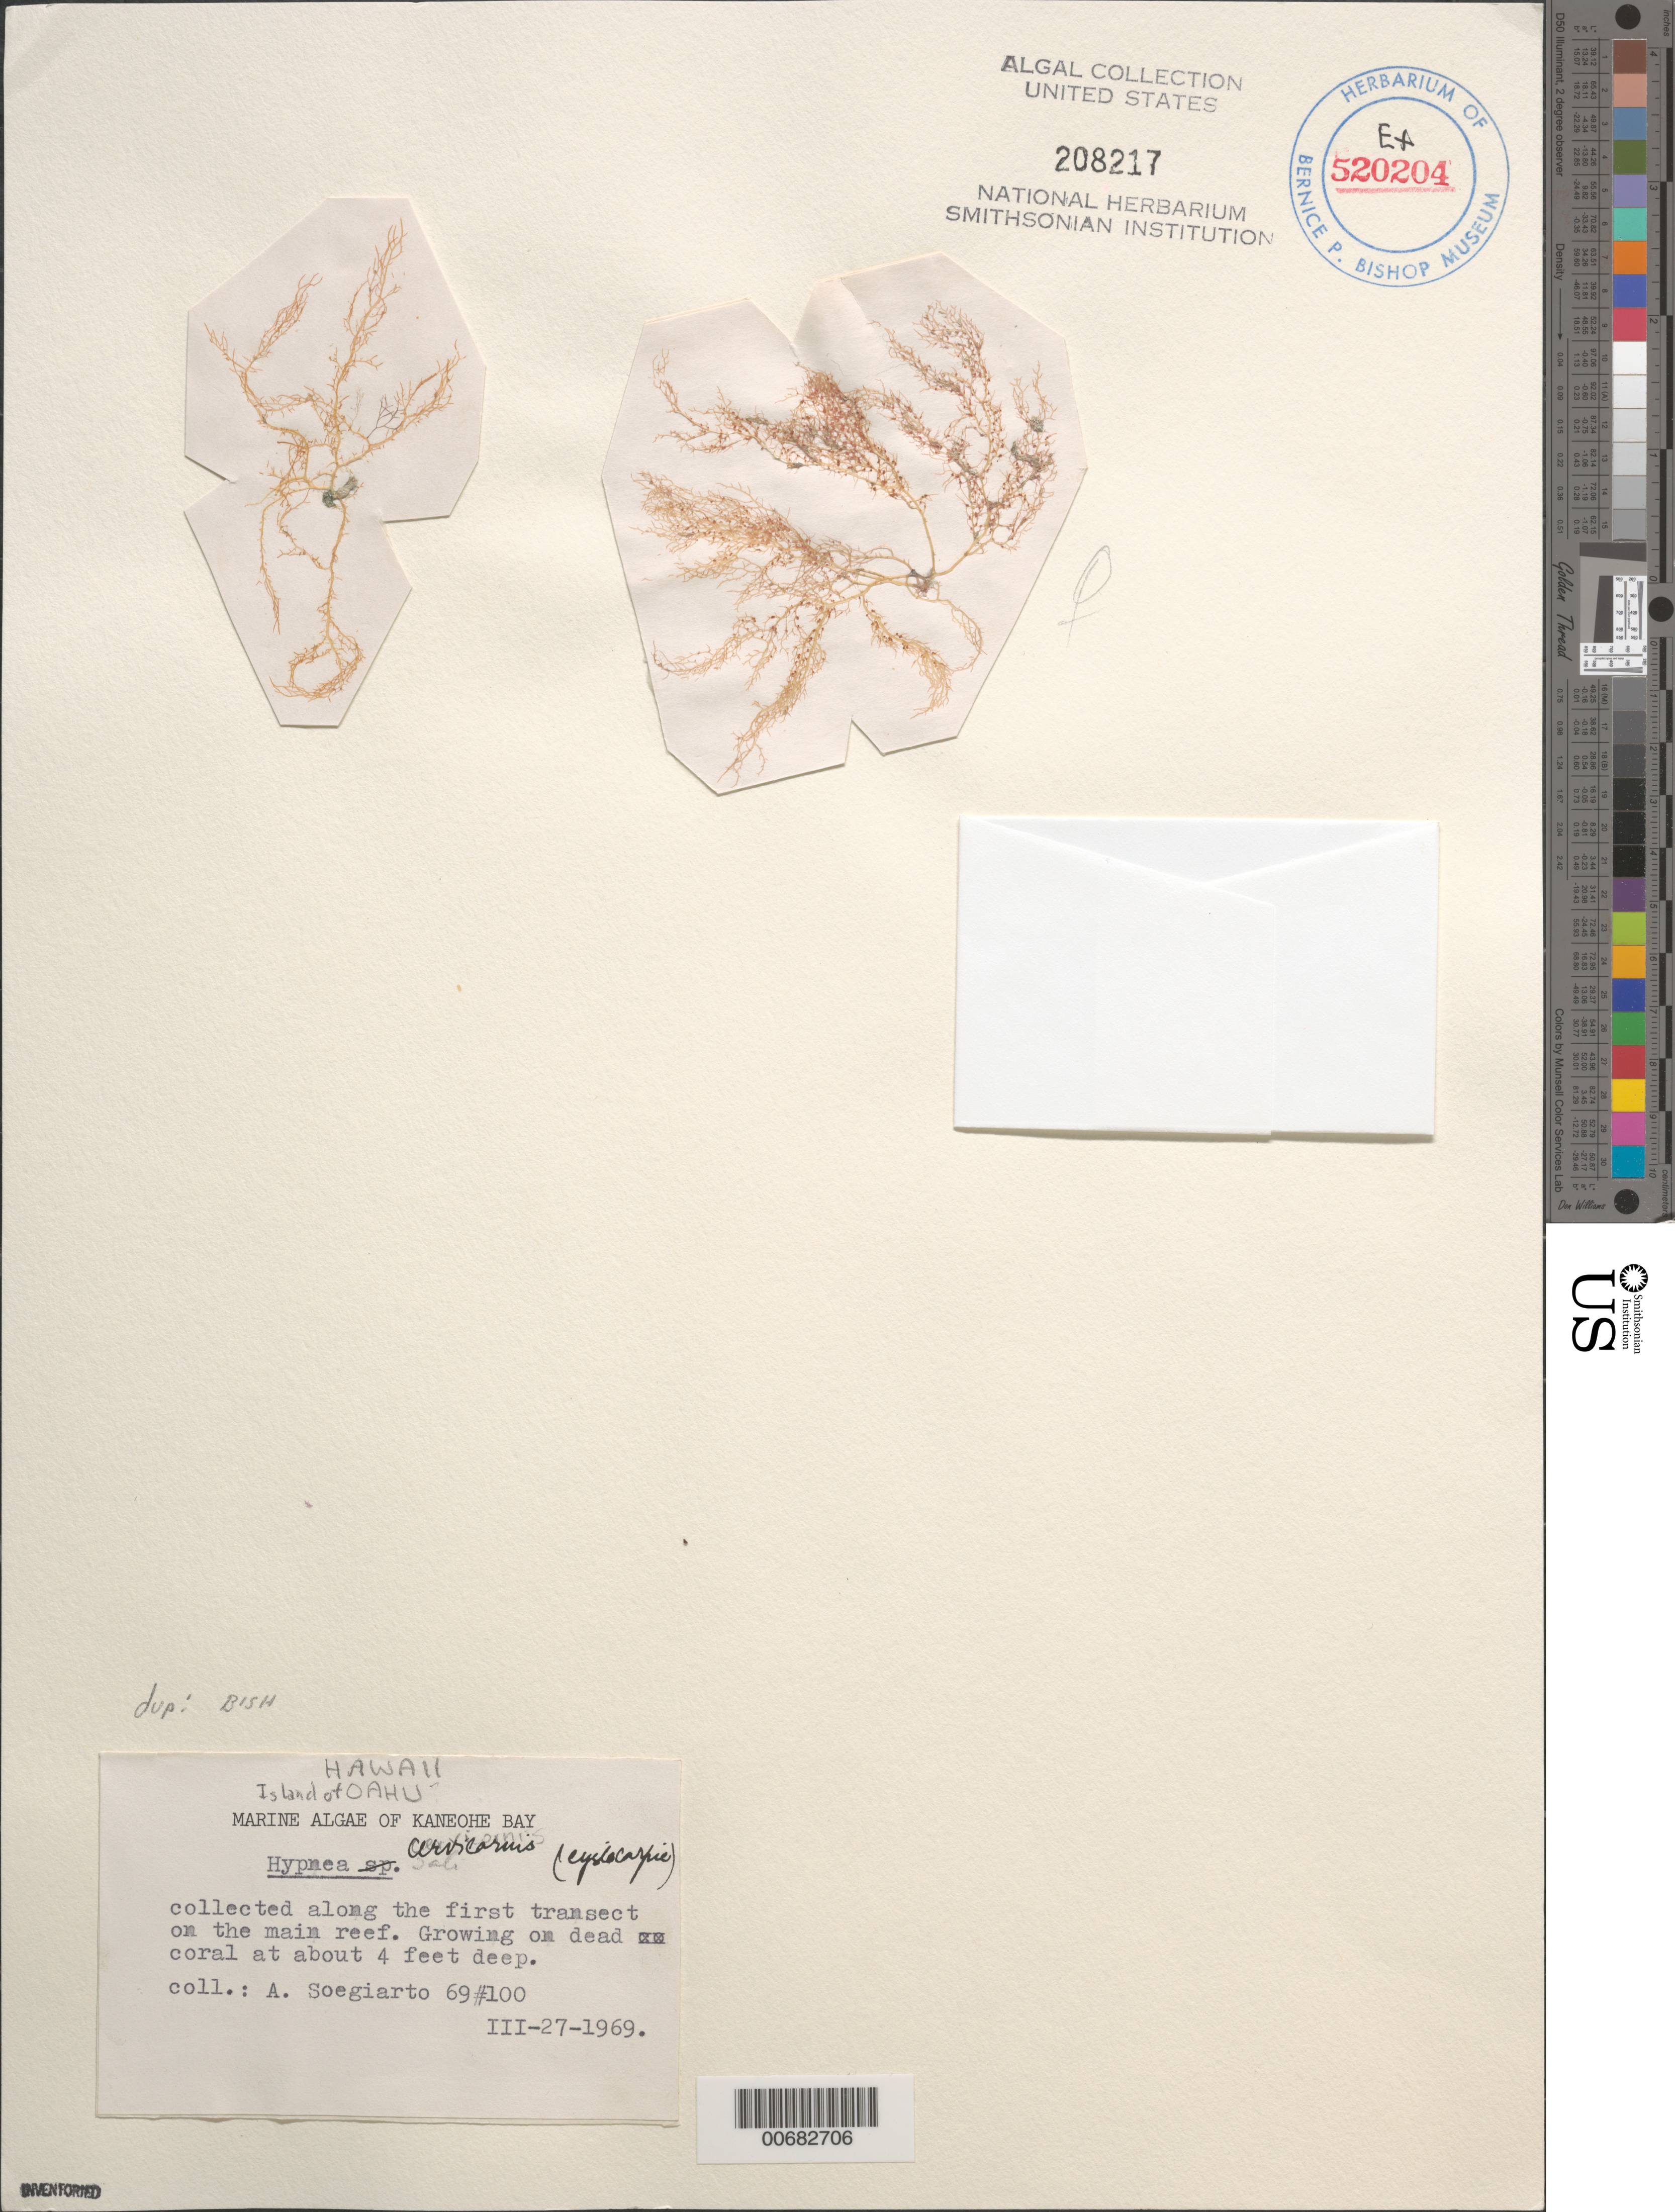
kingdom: Plantae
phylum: Rhodophyta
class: Florideophyceae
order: Gigartinales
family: Cystocloniaceae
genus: Hypnea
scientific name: Hypnea cervicornis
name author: J. Agardh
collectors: A. Soegiarto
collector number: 69 100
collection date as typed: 27 Mar 1969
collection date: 1969-03-27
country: United States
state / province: Hawaii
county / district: Honolulu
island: Oahu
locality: Kaneohe Bay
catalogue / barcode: US 208217